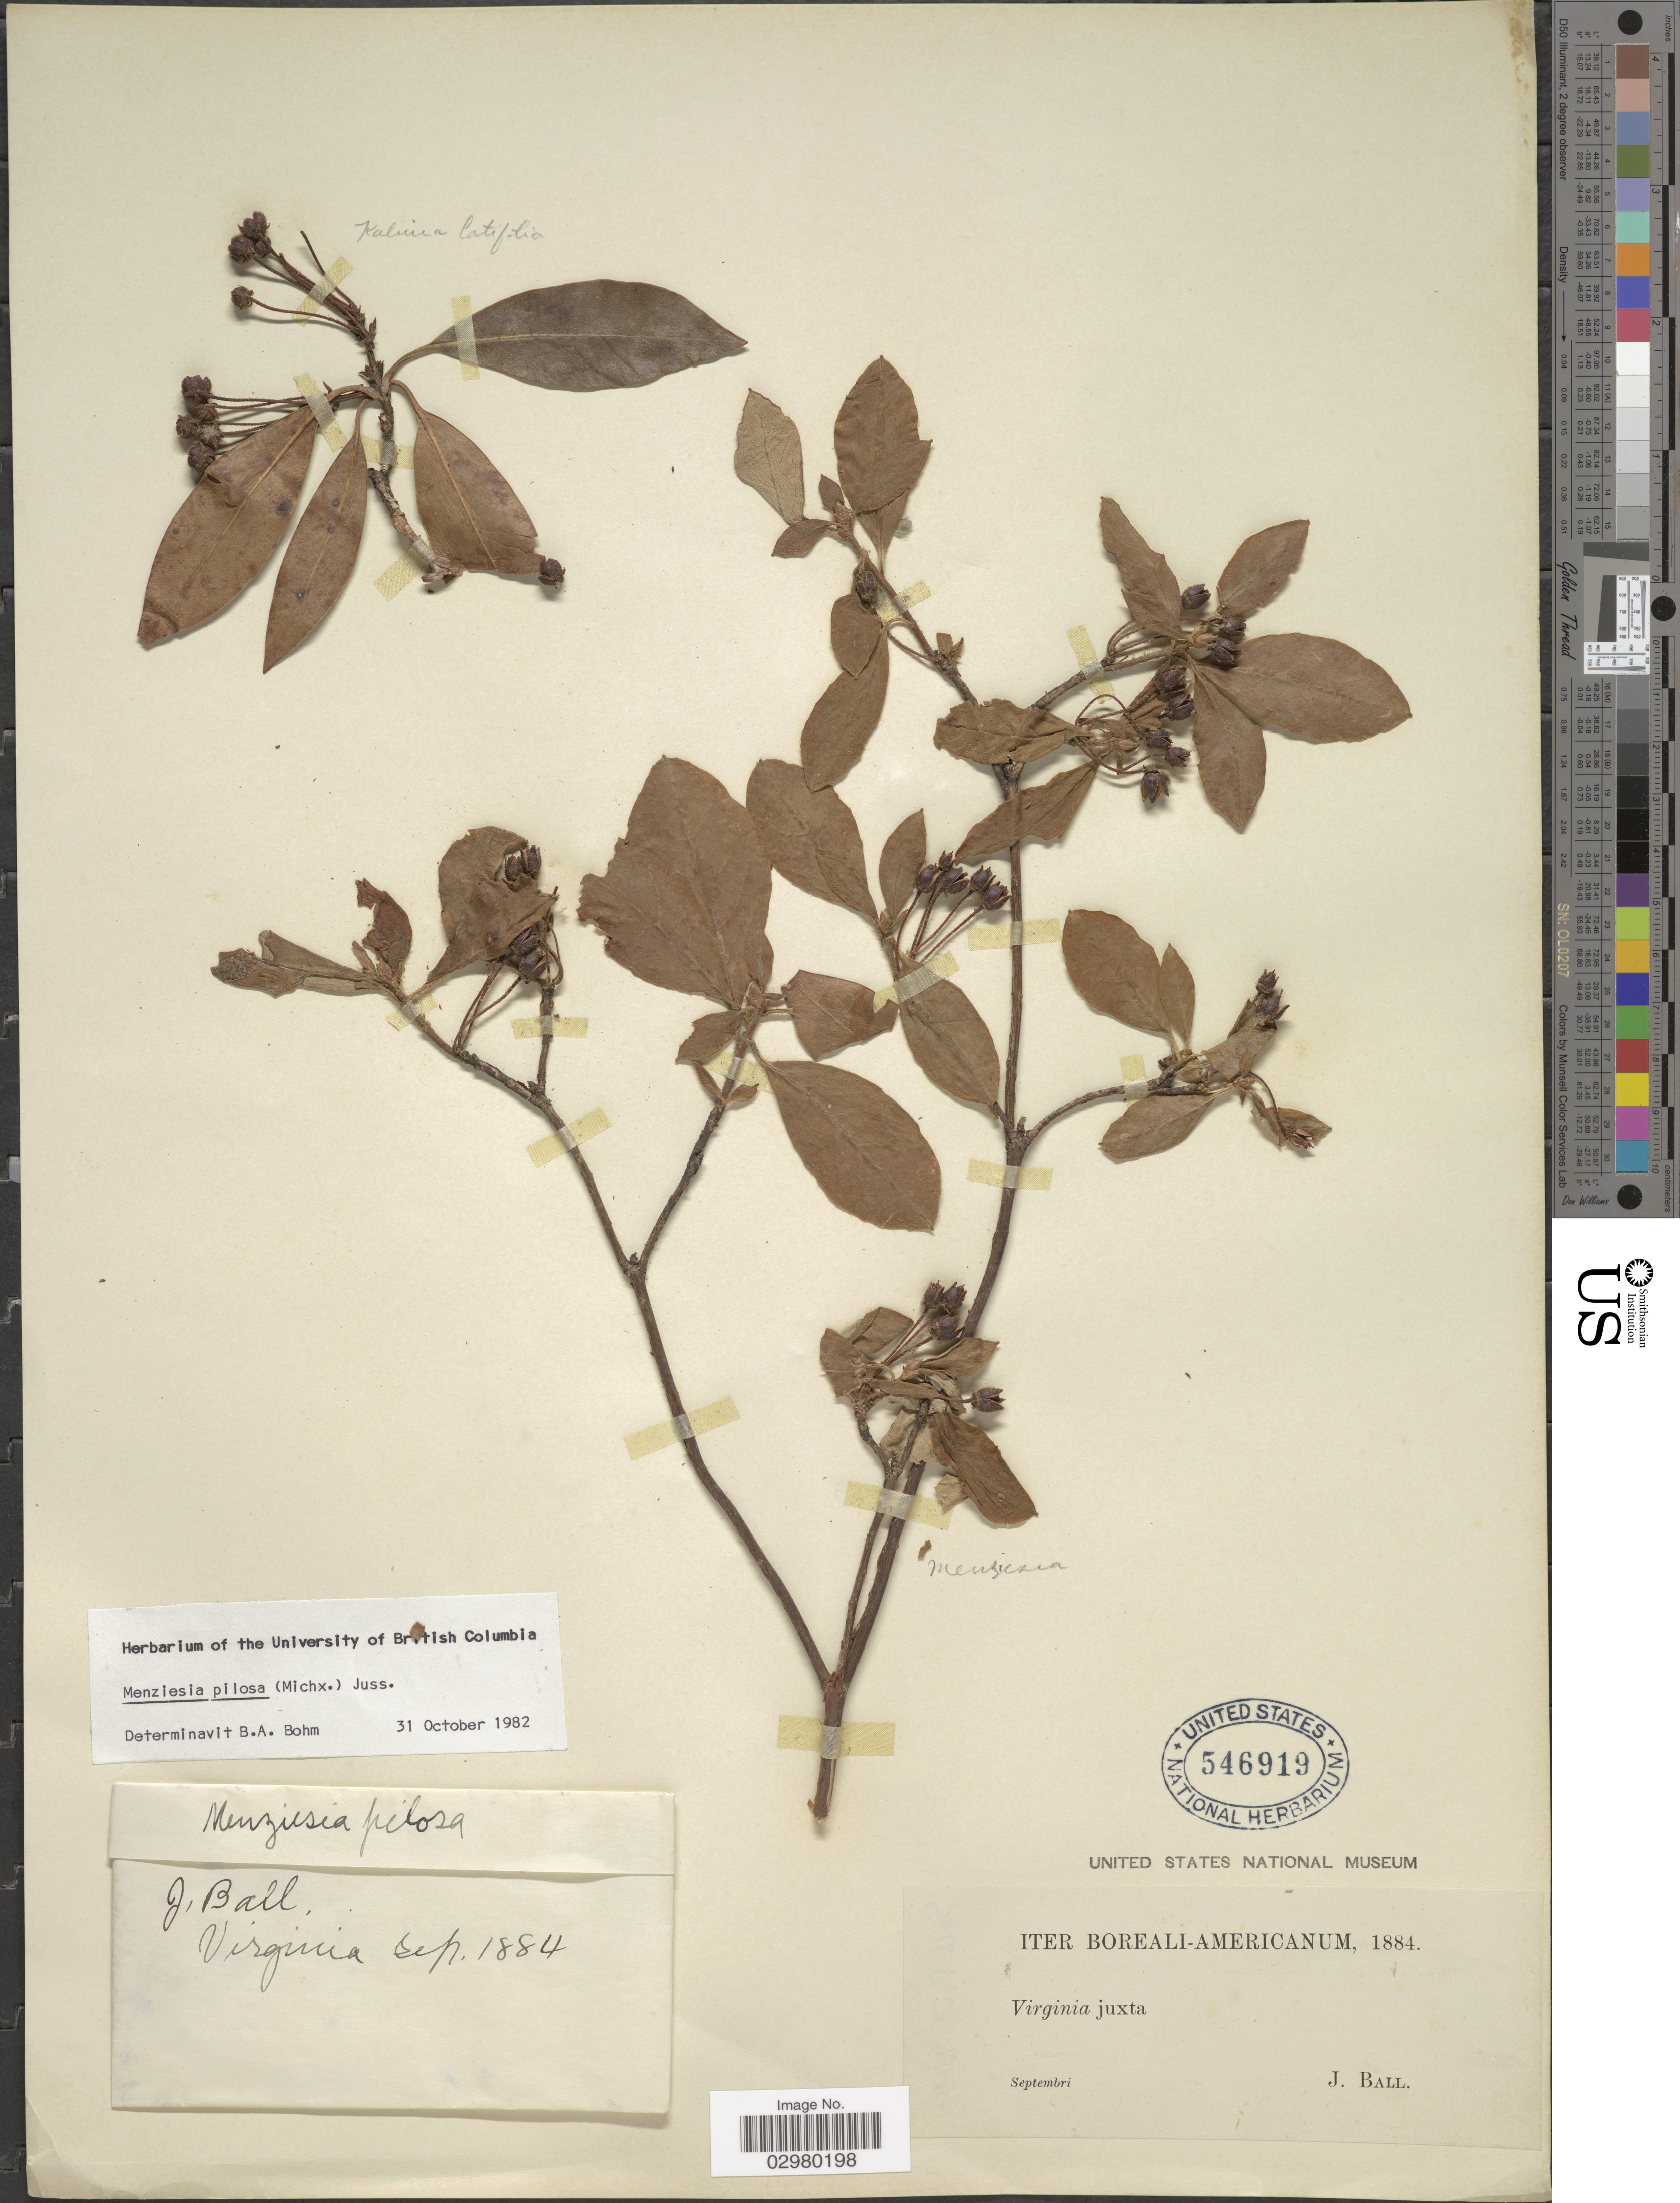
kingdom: Plantae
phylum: Tracheophyta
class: Magnoliopsida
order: Ericales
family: Ericaceae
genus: Menziesia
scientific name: Menziesia pilosa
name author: (Michx.) Juss.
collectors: J. Ball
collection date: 1884-09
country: United States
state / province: Virginia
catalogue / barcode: US 546919